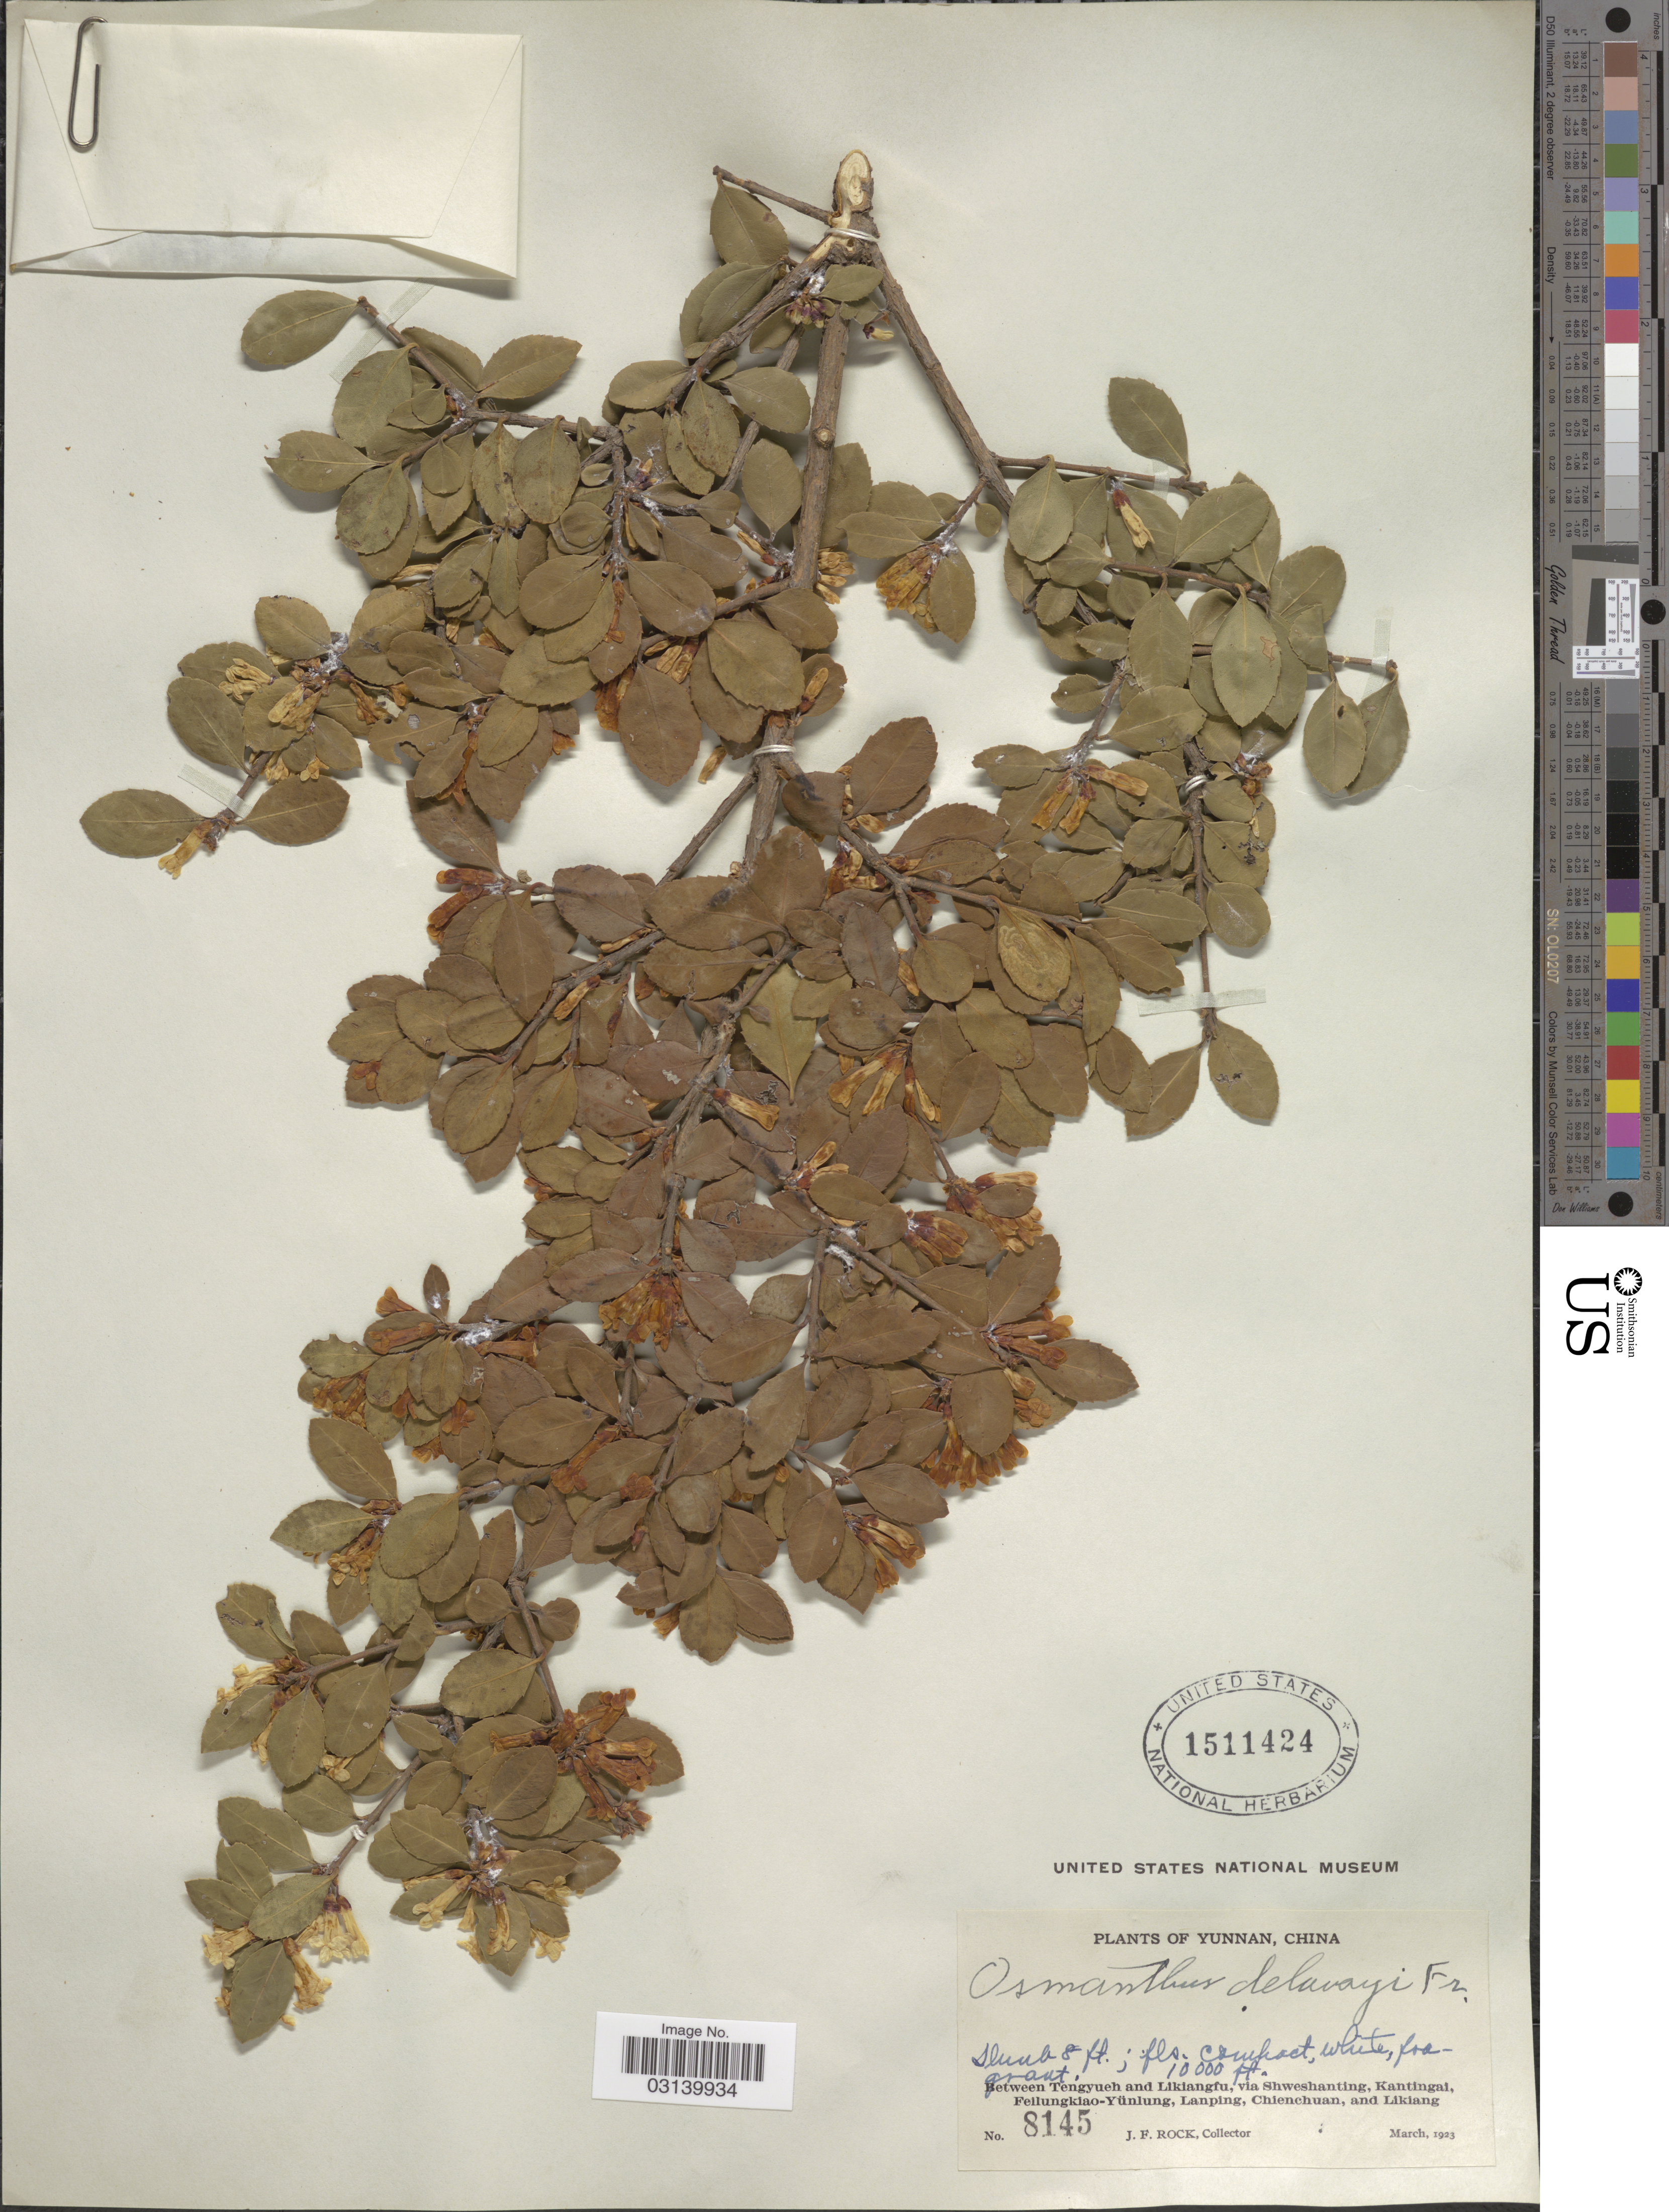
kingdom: Plantae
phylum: Tracheophyta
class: Magnoliopsida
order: Lamiales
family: Oleaceae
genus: Osmanthus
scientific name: Osmanthus delavayi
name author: Franch.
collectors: J. Rock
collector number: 8145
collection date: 1923-03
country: China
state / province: Yunnan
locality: Between Tengyueh and Likiangfu, via Shweshanting, Kantingai, Feilungkiao-Yünlung, Lanping, Chienchuan, and Likiang.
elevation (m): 3048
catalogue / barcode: US 1511424